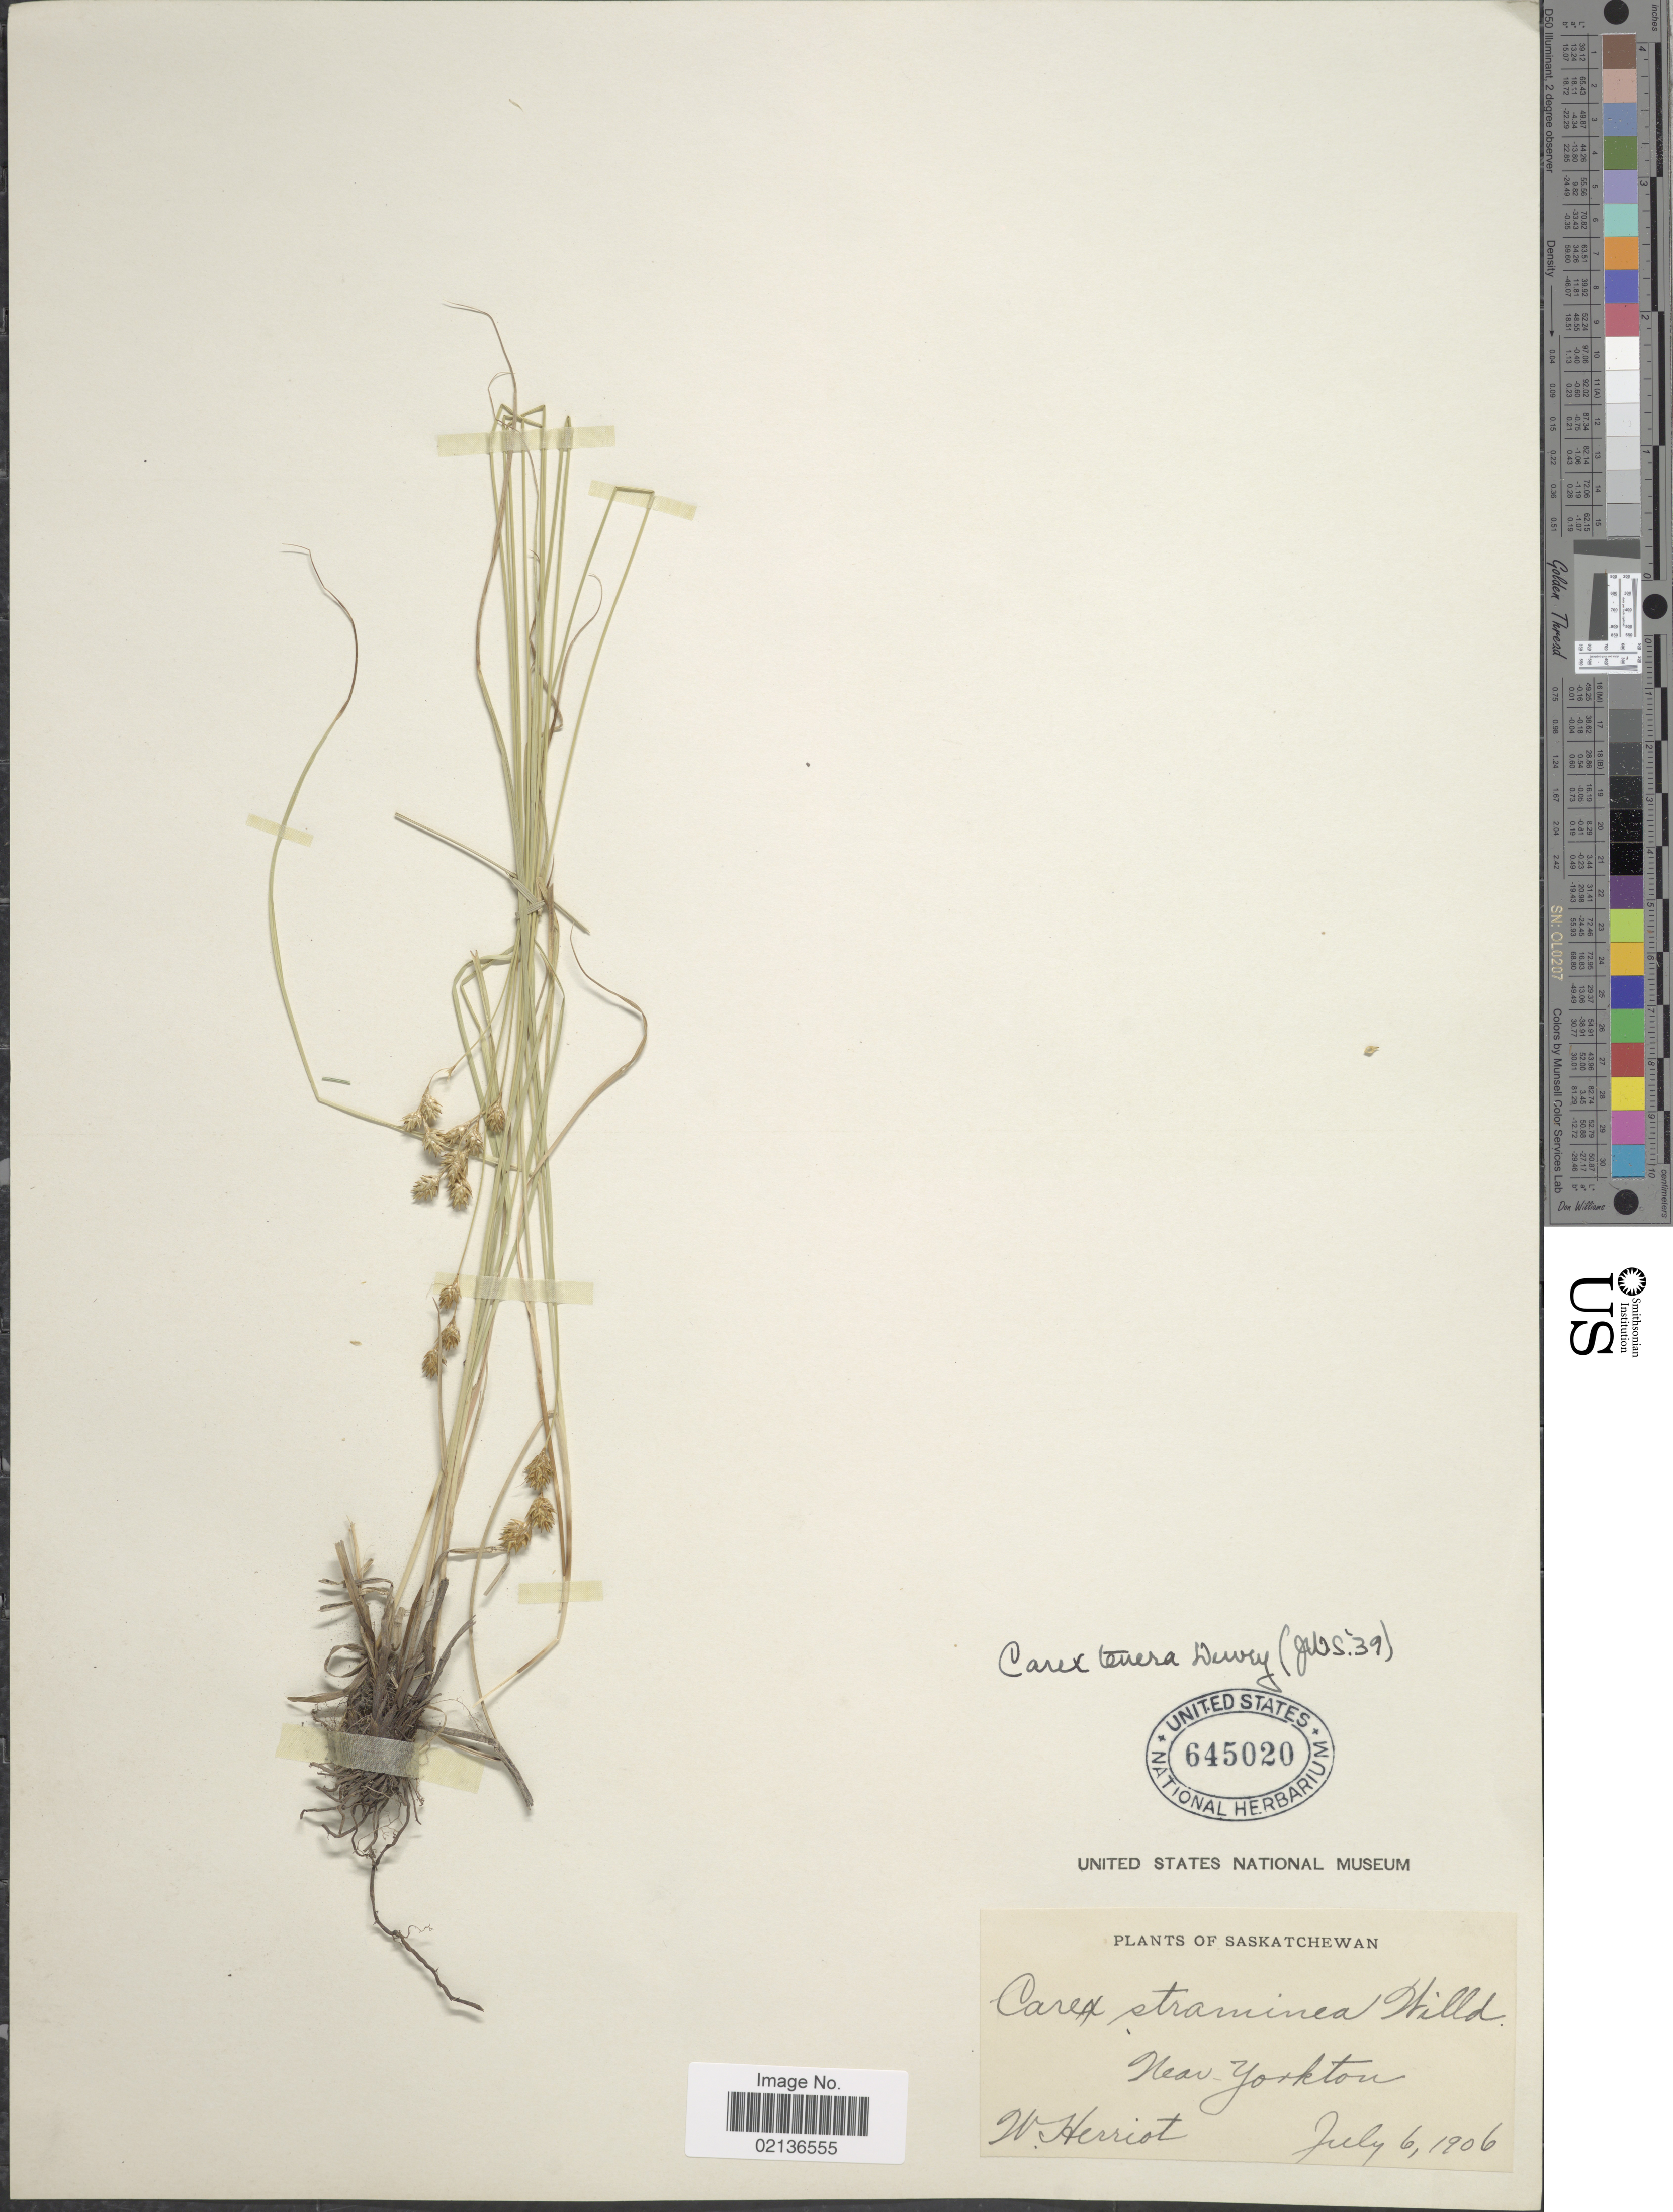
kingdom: Plantae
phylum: Tracheophyta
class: Liliopsida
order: Poales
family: Cyperaceae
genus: Carex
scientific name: Carex tenera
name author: Dewey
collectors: W. Herriot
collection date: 1906-07-06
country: Canada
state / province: Saskatchewan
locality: Near Yorkton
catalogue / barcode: US 645020